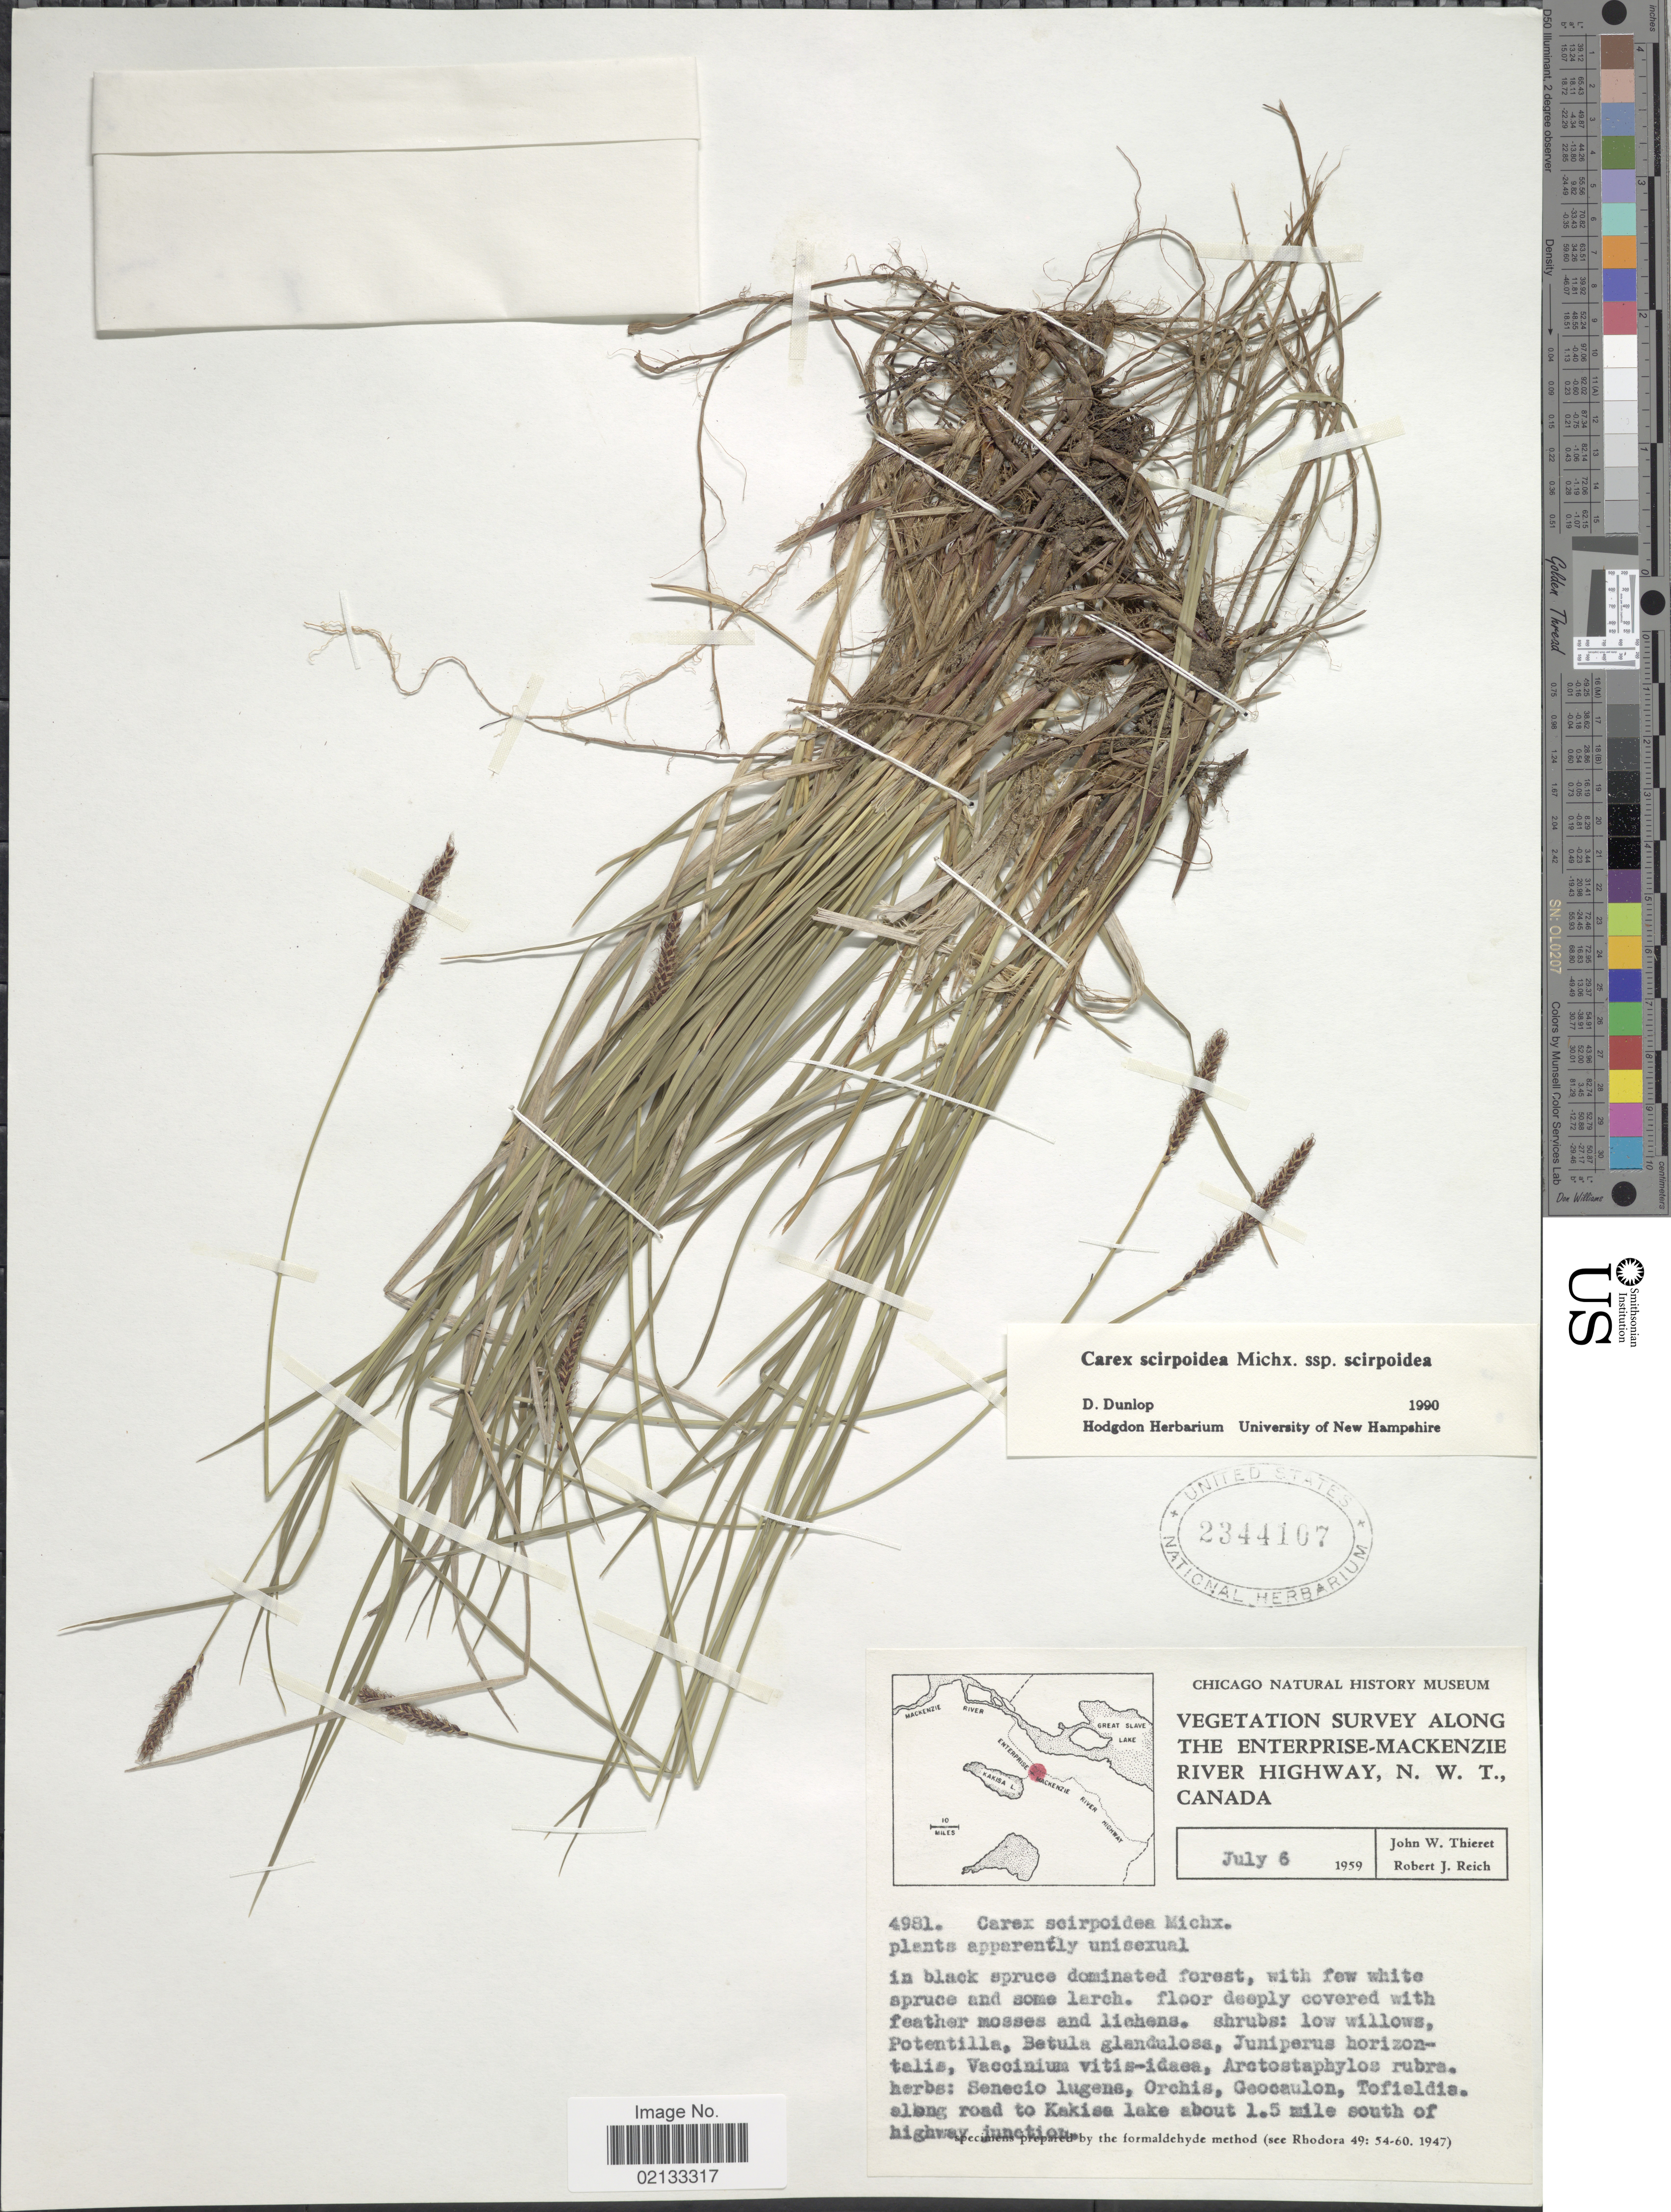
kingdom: Plantae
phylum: Tracheophyta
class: Liliopsida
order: Poales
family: Cyperaceae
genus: Carex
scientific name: Carex scirpoidea subsp. scirpoidea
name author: Michx.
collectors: J. W. Thieret & R. Reich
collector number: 4981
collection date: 1959-07-06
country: Canada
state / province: Northwest Territories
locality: Along The Enterprise-Mackenzie River Highway, along road to Kakisa lake about 1.5 mile south of highway junction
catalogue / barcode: US 2344107